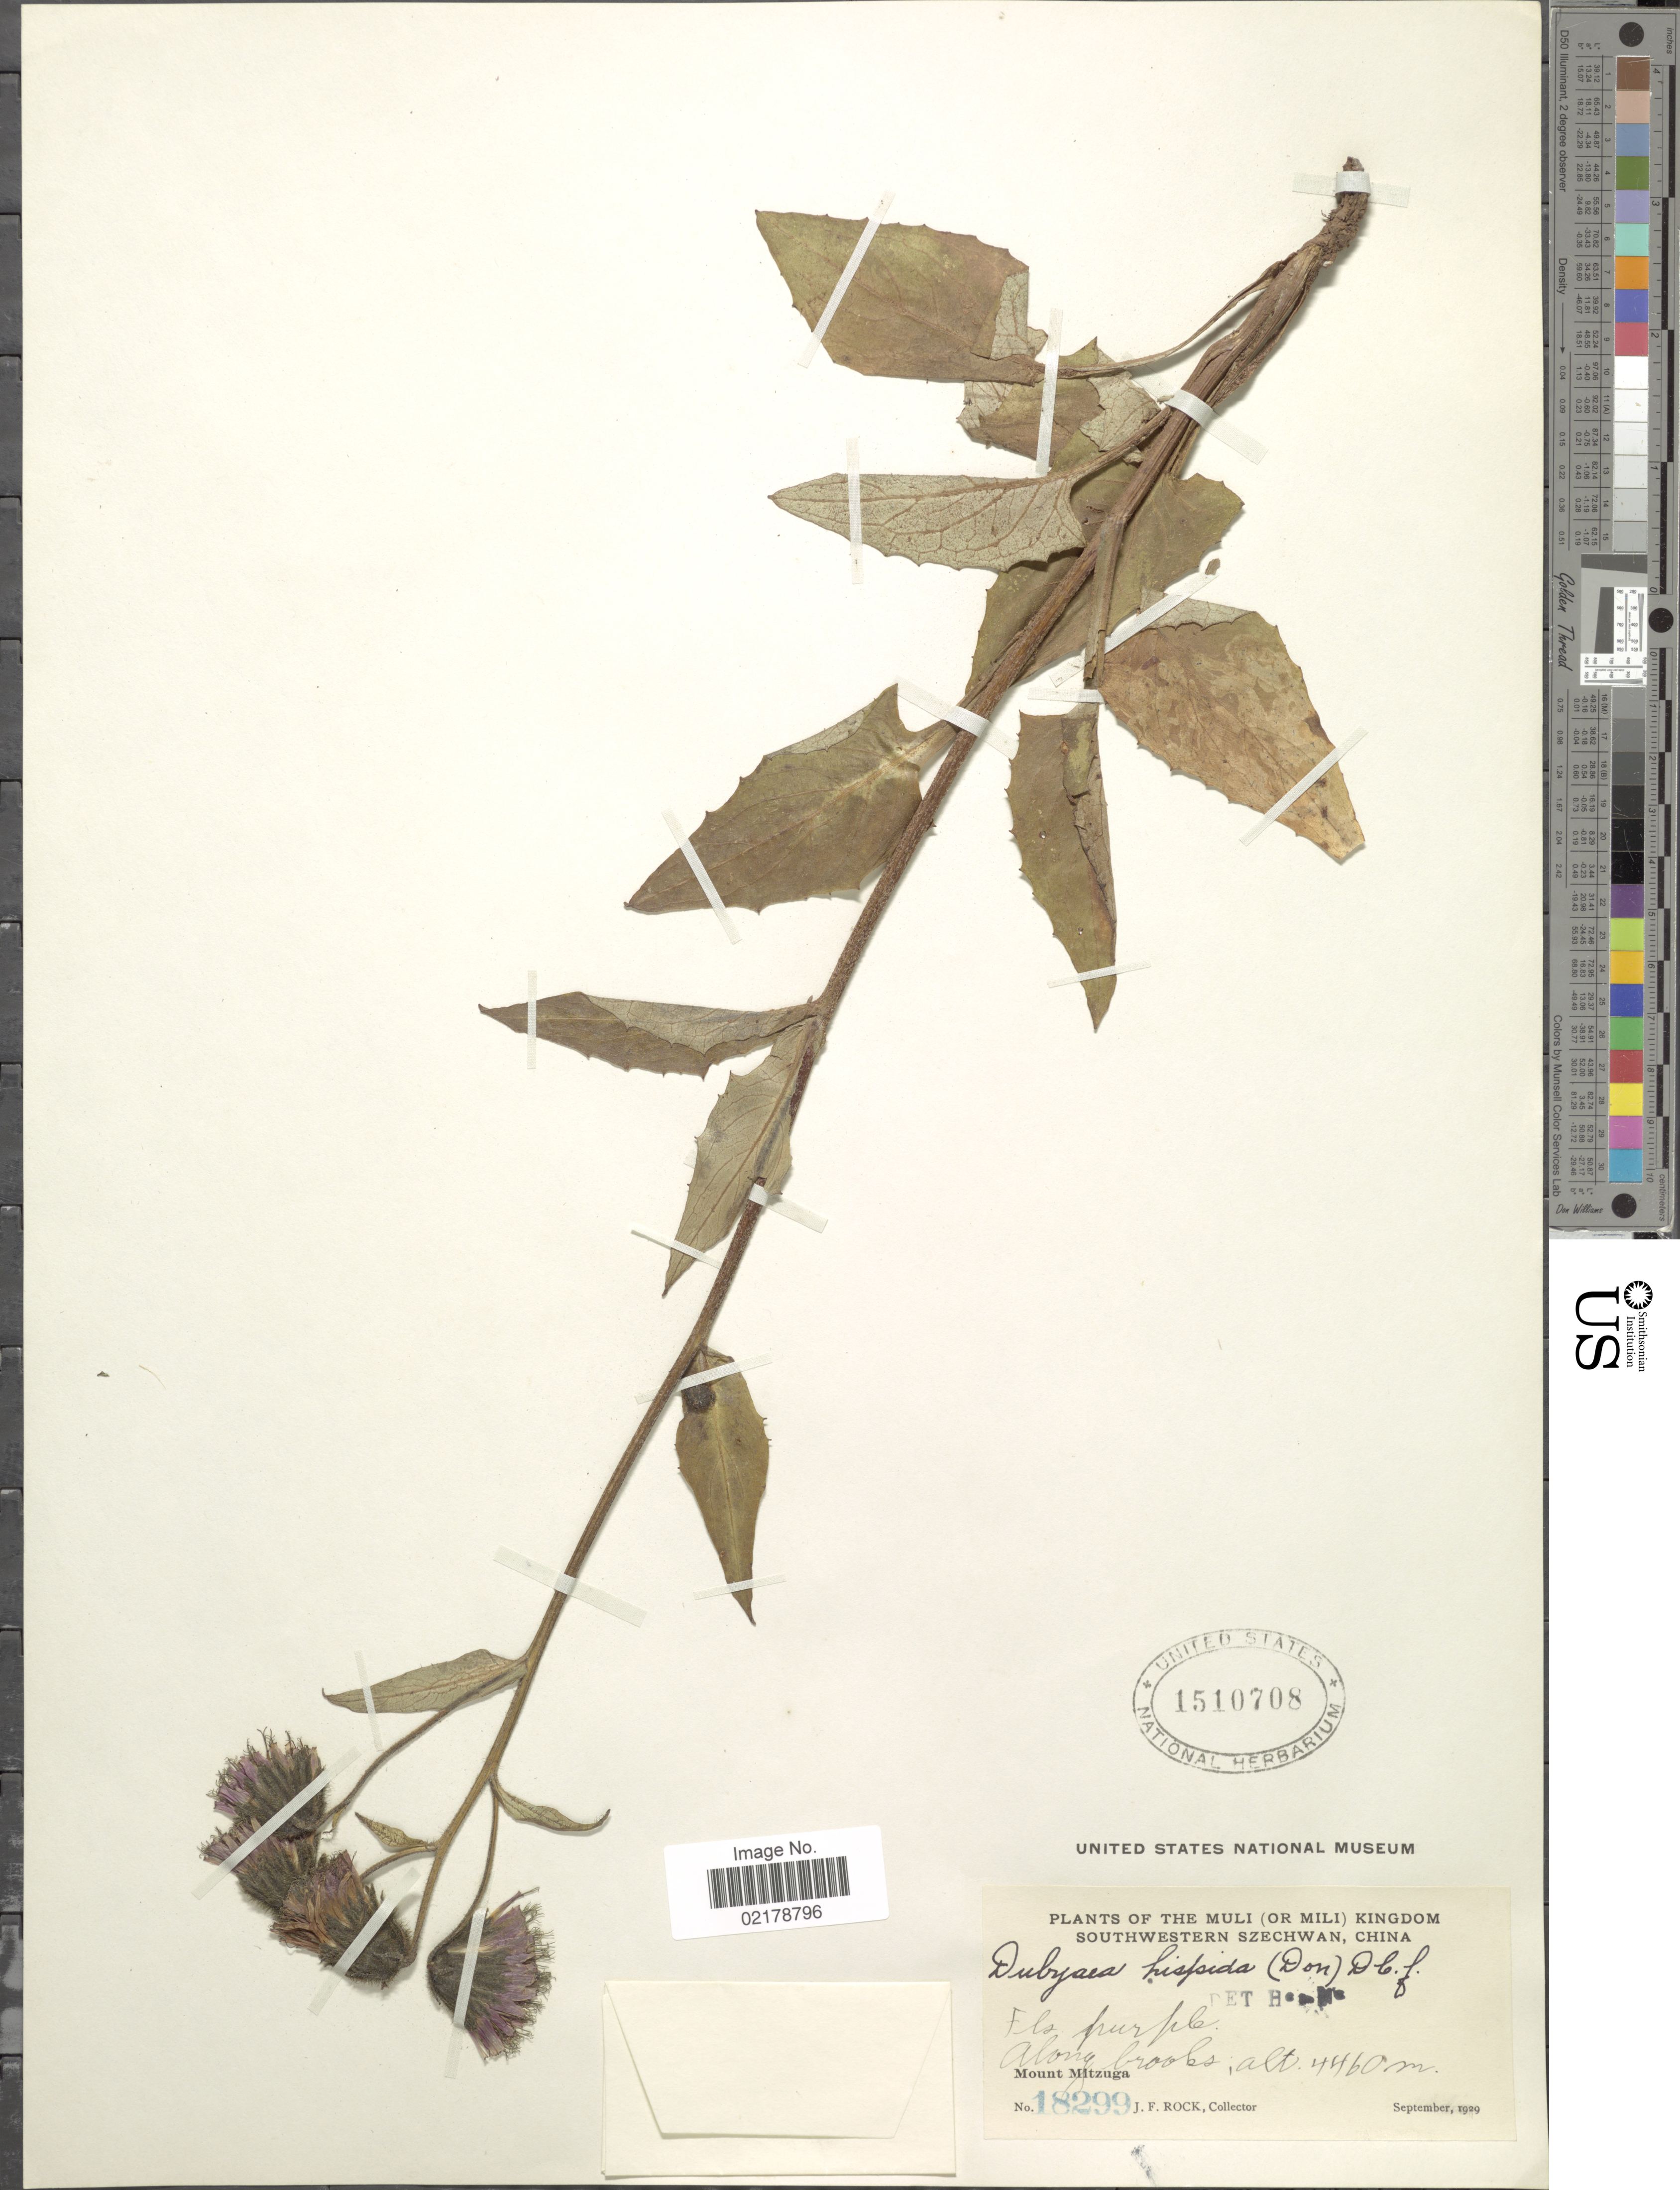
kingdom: Plantae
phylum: Tracheophyta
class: Magnoliopsida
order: Asterales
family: Asteraceae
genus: Dubyaea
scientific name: Dubyaea rubra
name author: Stebbins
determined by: Chen, Y. S.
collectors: J. Rock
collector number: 18299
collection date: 1929-09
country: China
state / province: Sichuan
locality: Muli (or Mili) Kingdom. Southwestern Szechwan, China. Along brooks, Mount Mitzuga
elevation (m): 4460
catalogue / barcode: US 1510708